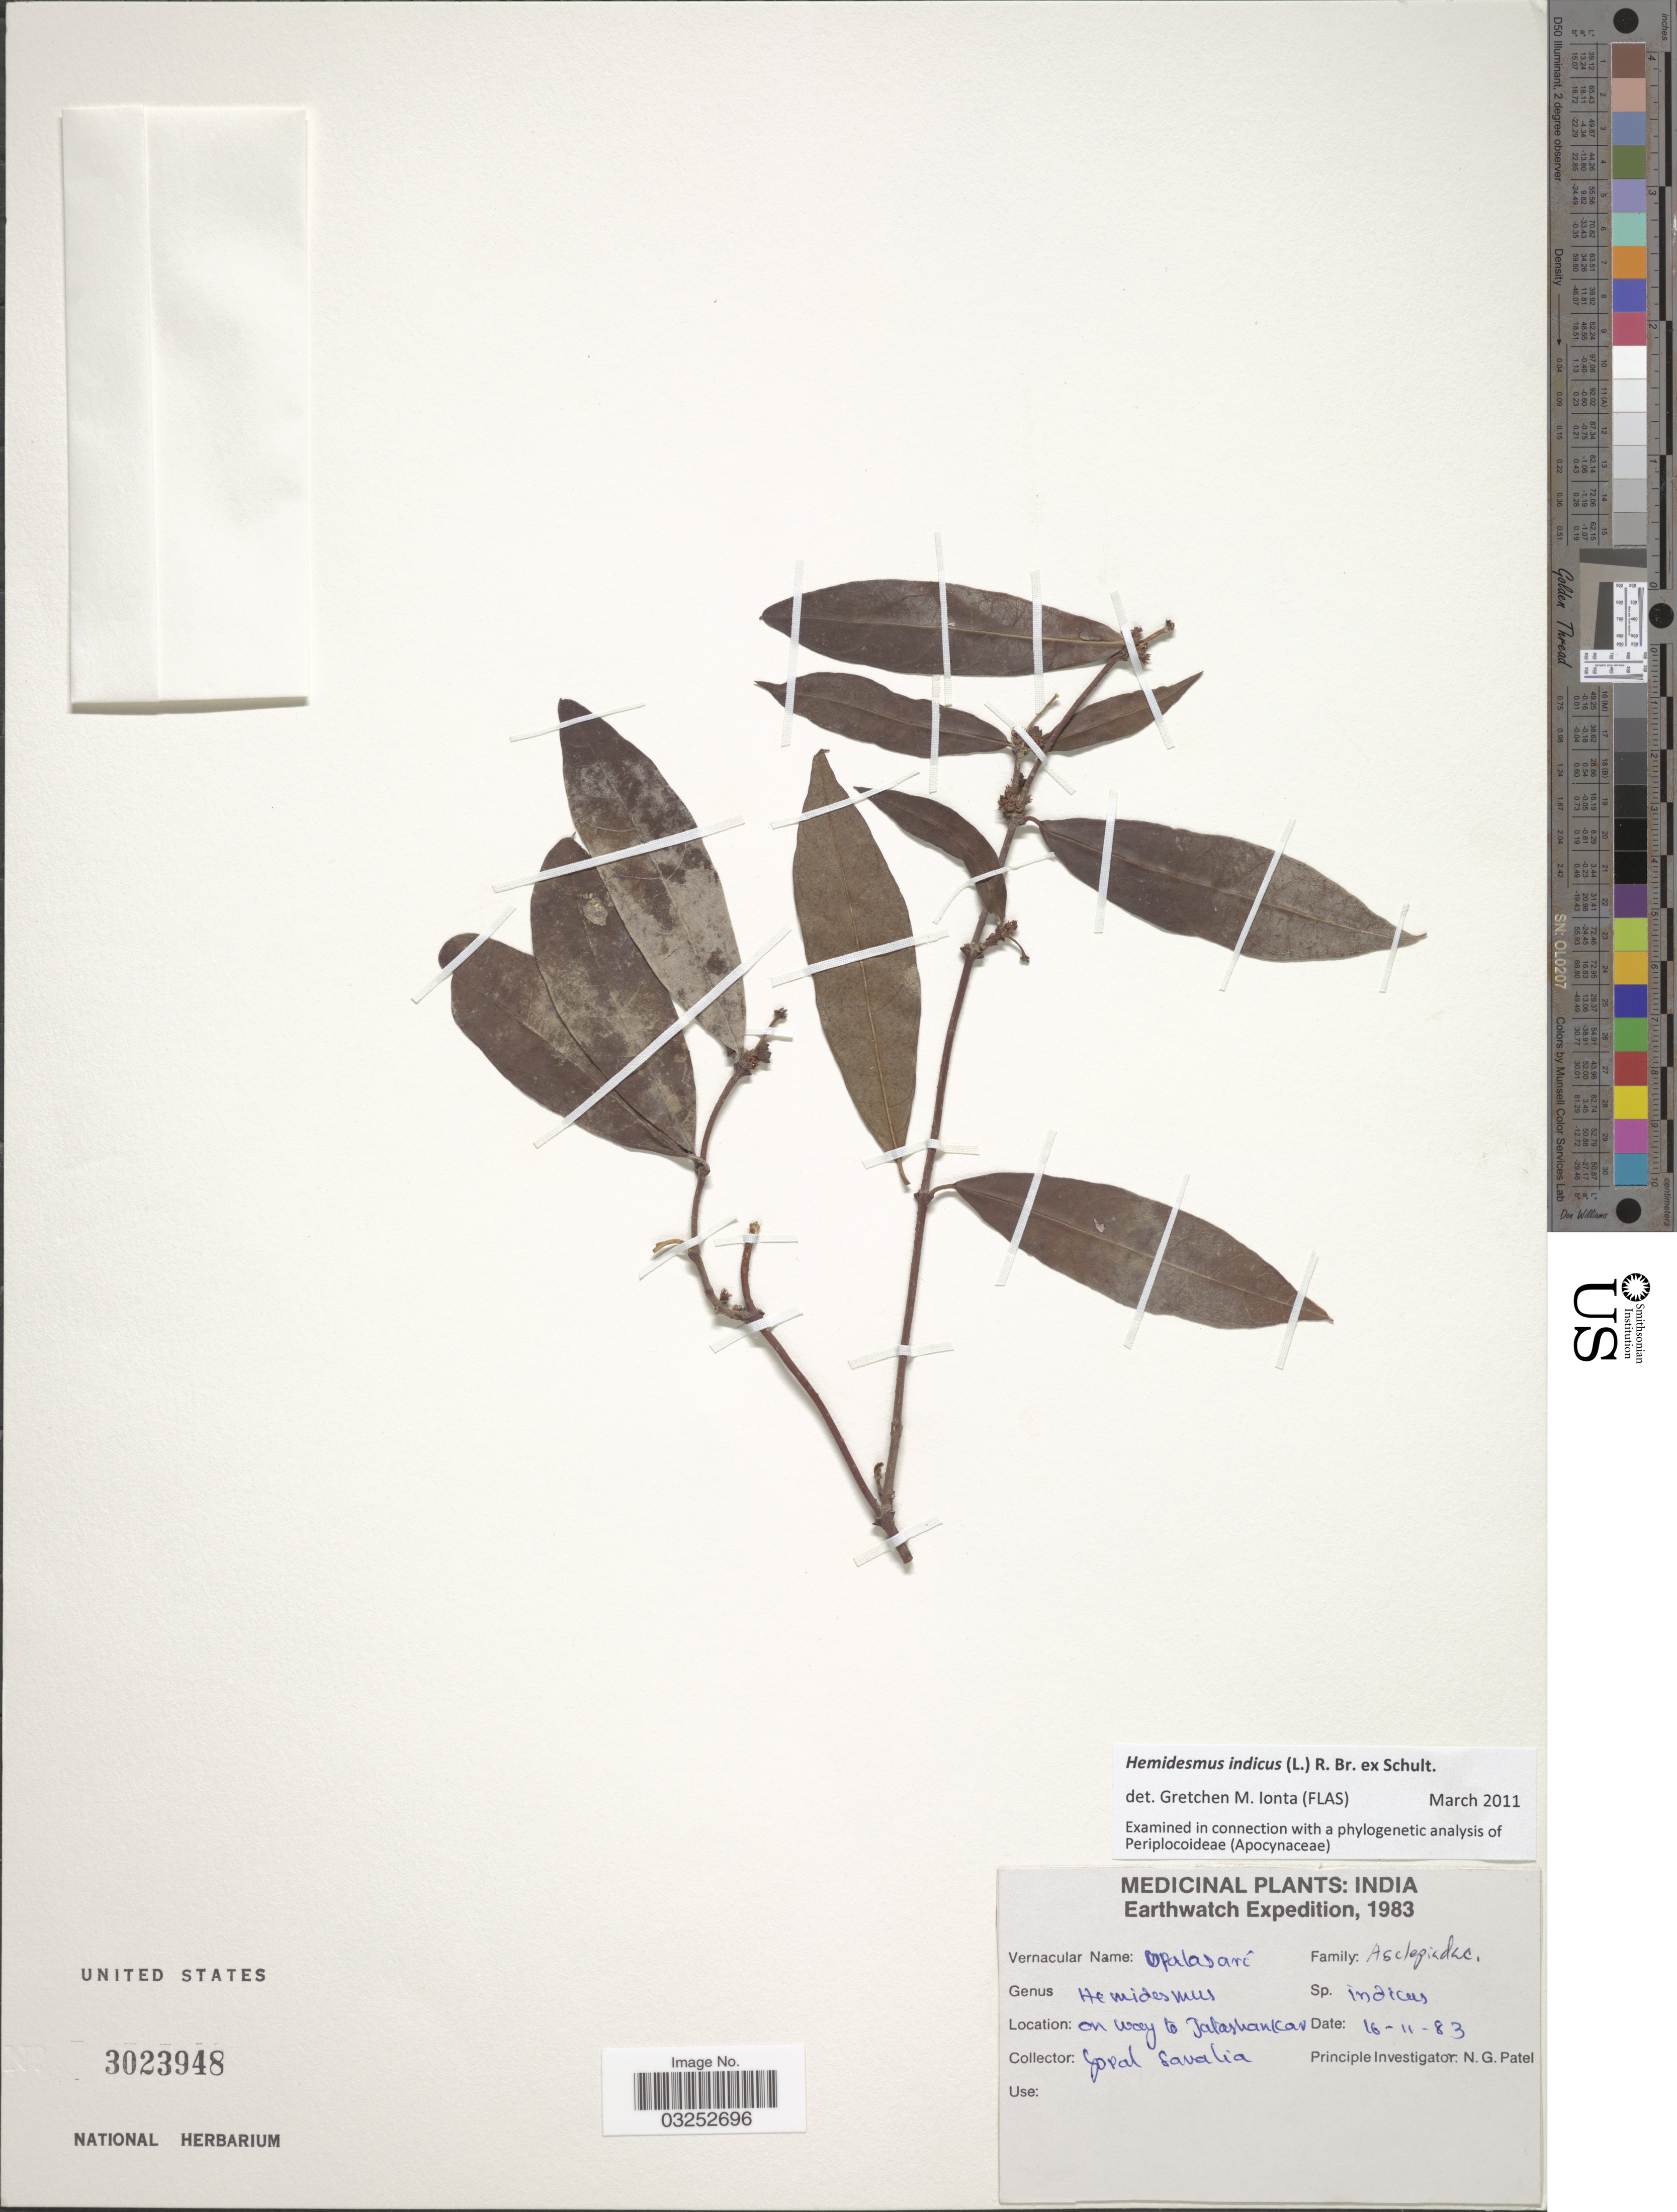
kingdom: Plantae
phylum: Tracheophyta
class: Magnoliopsida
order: Gentianales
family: Apocynaceae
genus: Hemidesmus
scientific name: Hemidesmus indicus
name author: (L.) R. Br. ex Schult.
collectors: G. Savalia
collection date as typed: Transcribed d/m/y: 16/11/83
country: India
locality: On way to Jalashankar.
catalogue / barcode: US 3023948